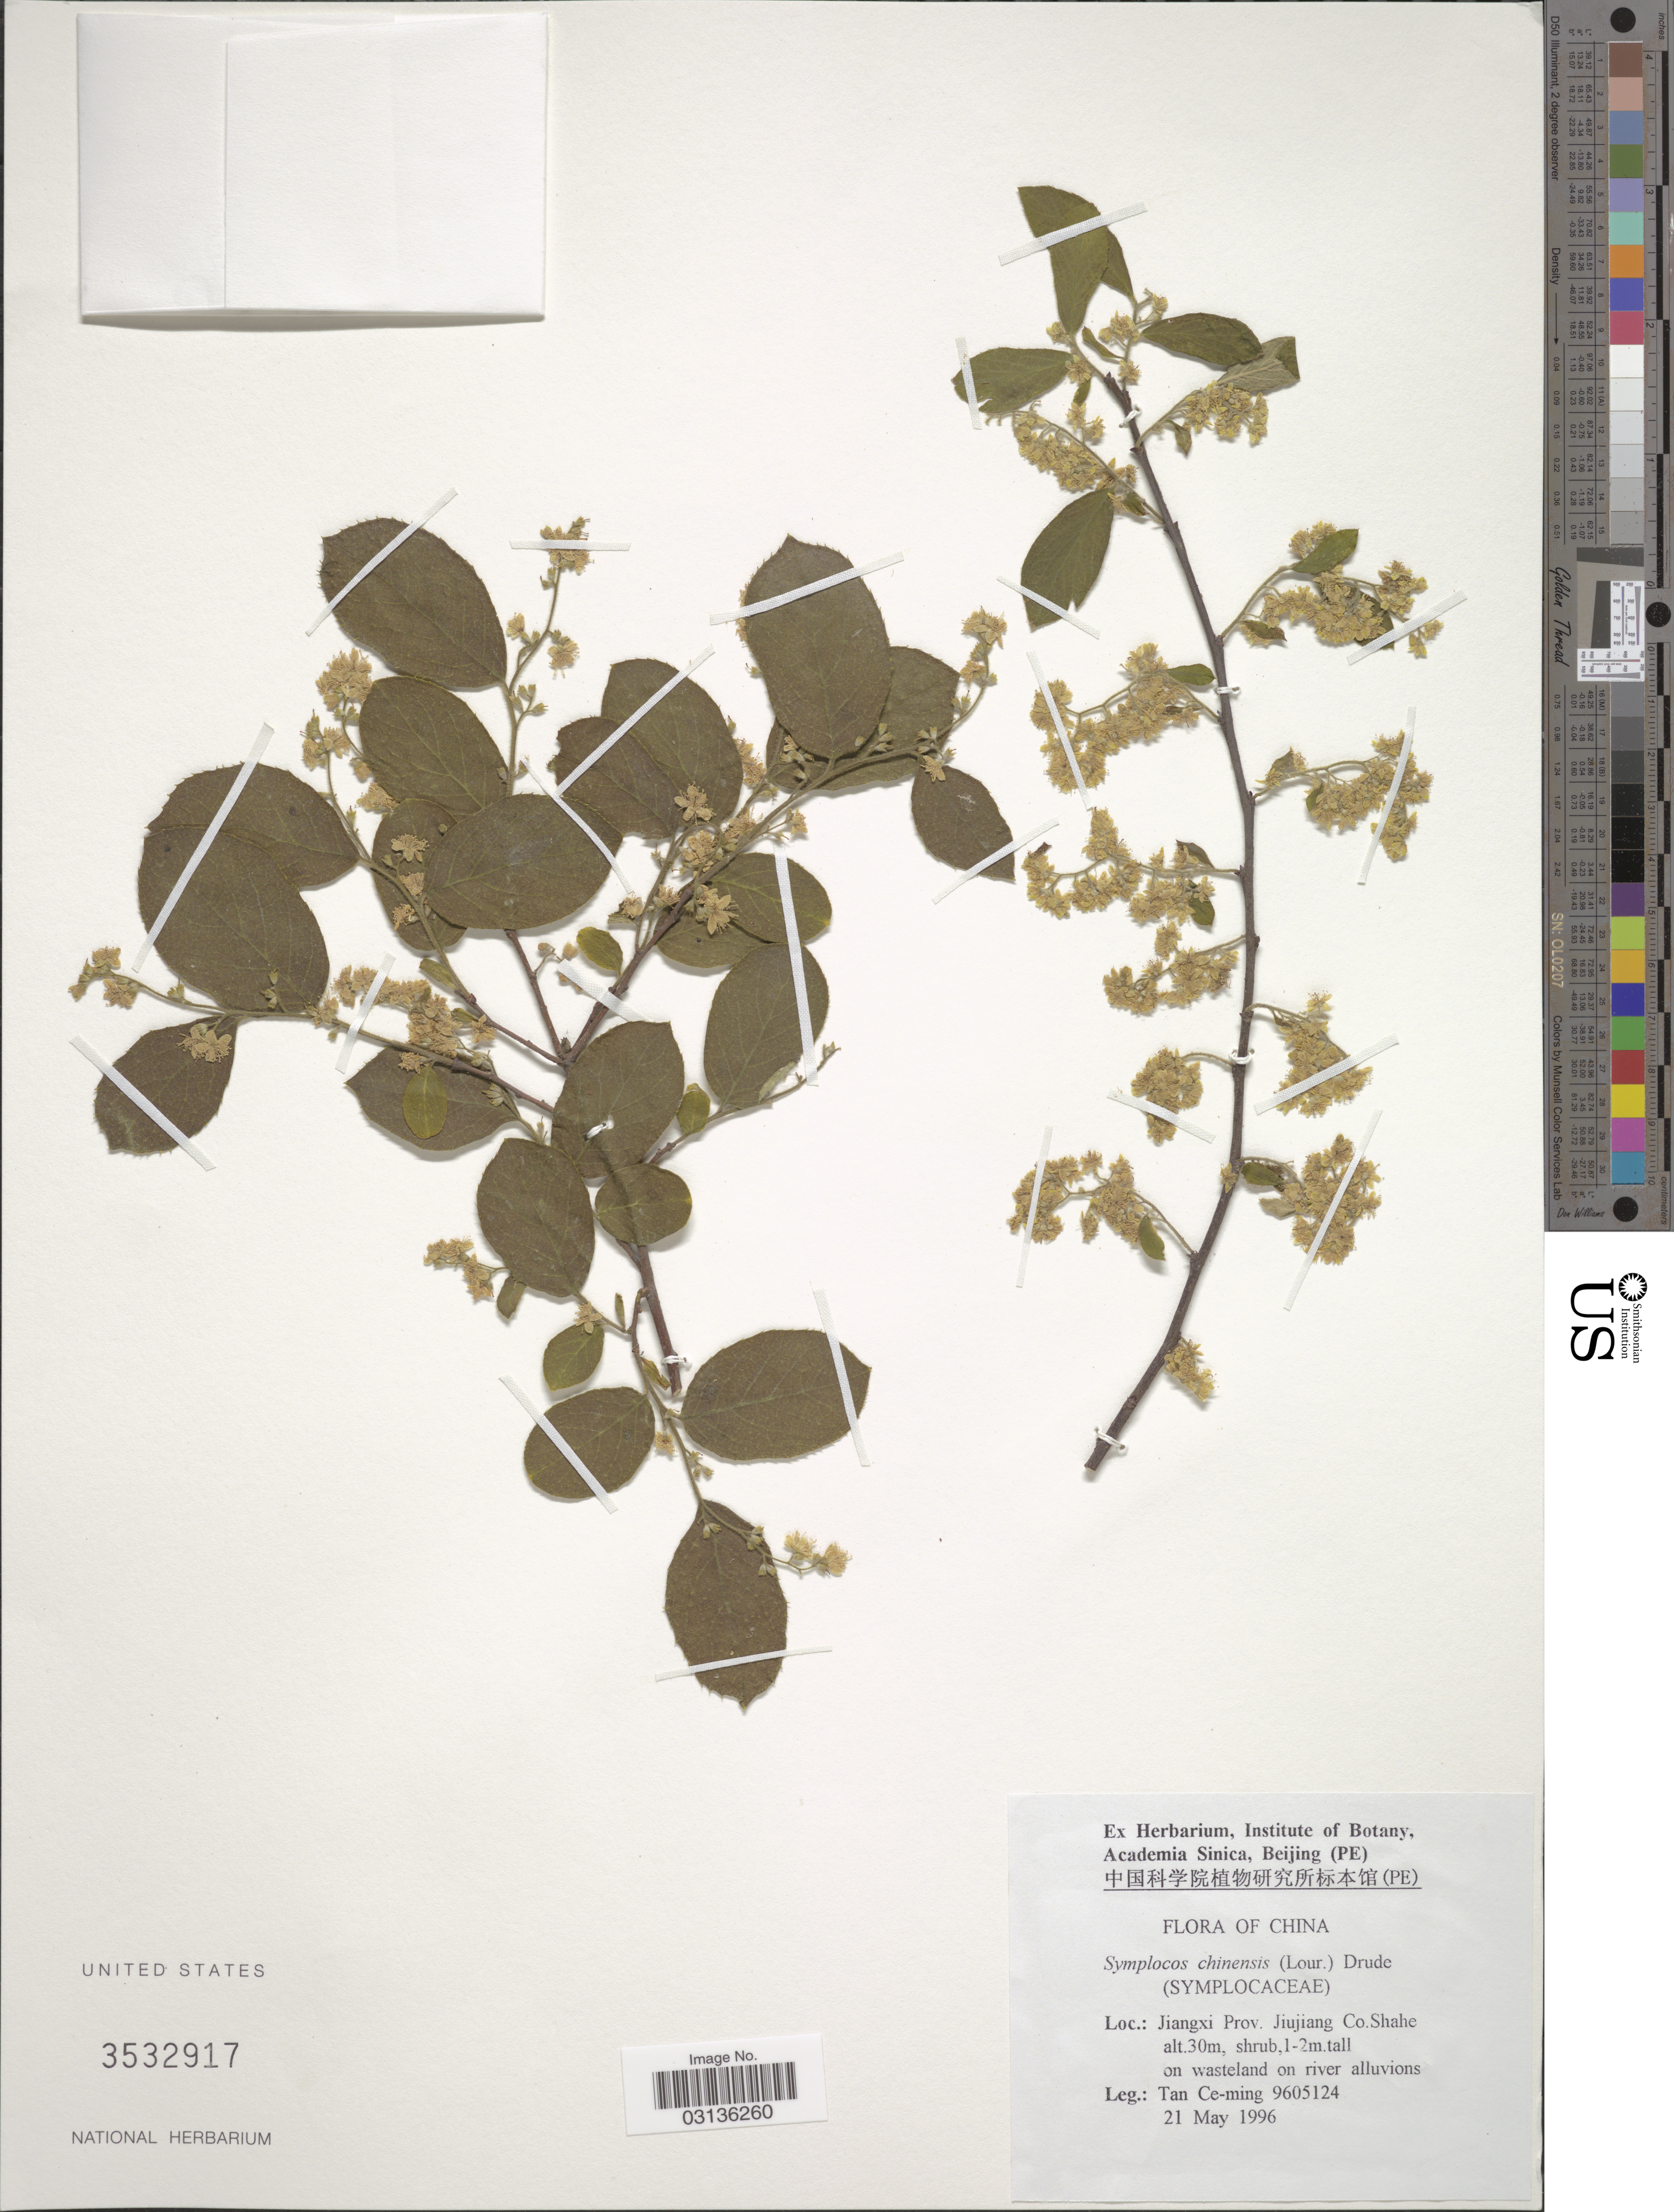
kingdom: Plantae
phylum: Tracheophyta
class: Magnoliopsida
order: Ericales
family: Symplocaceae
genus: Symplocos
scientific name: Symplocos chinensis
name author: (Lour.) Druce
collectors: T. Ce-ming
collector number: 9605124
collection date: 1996-05-21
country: China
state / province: Jiangxi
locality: Jiangxi Prov. Jiujiang Co. Shahe.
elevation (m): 30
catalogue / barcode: US 3532917